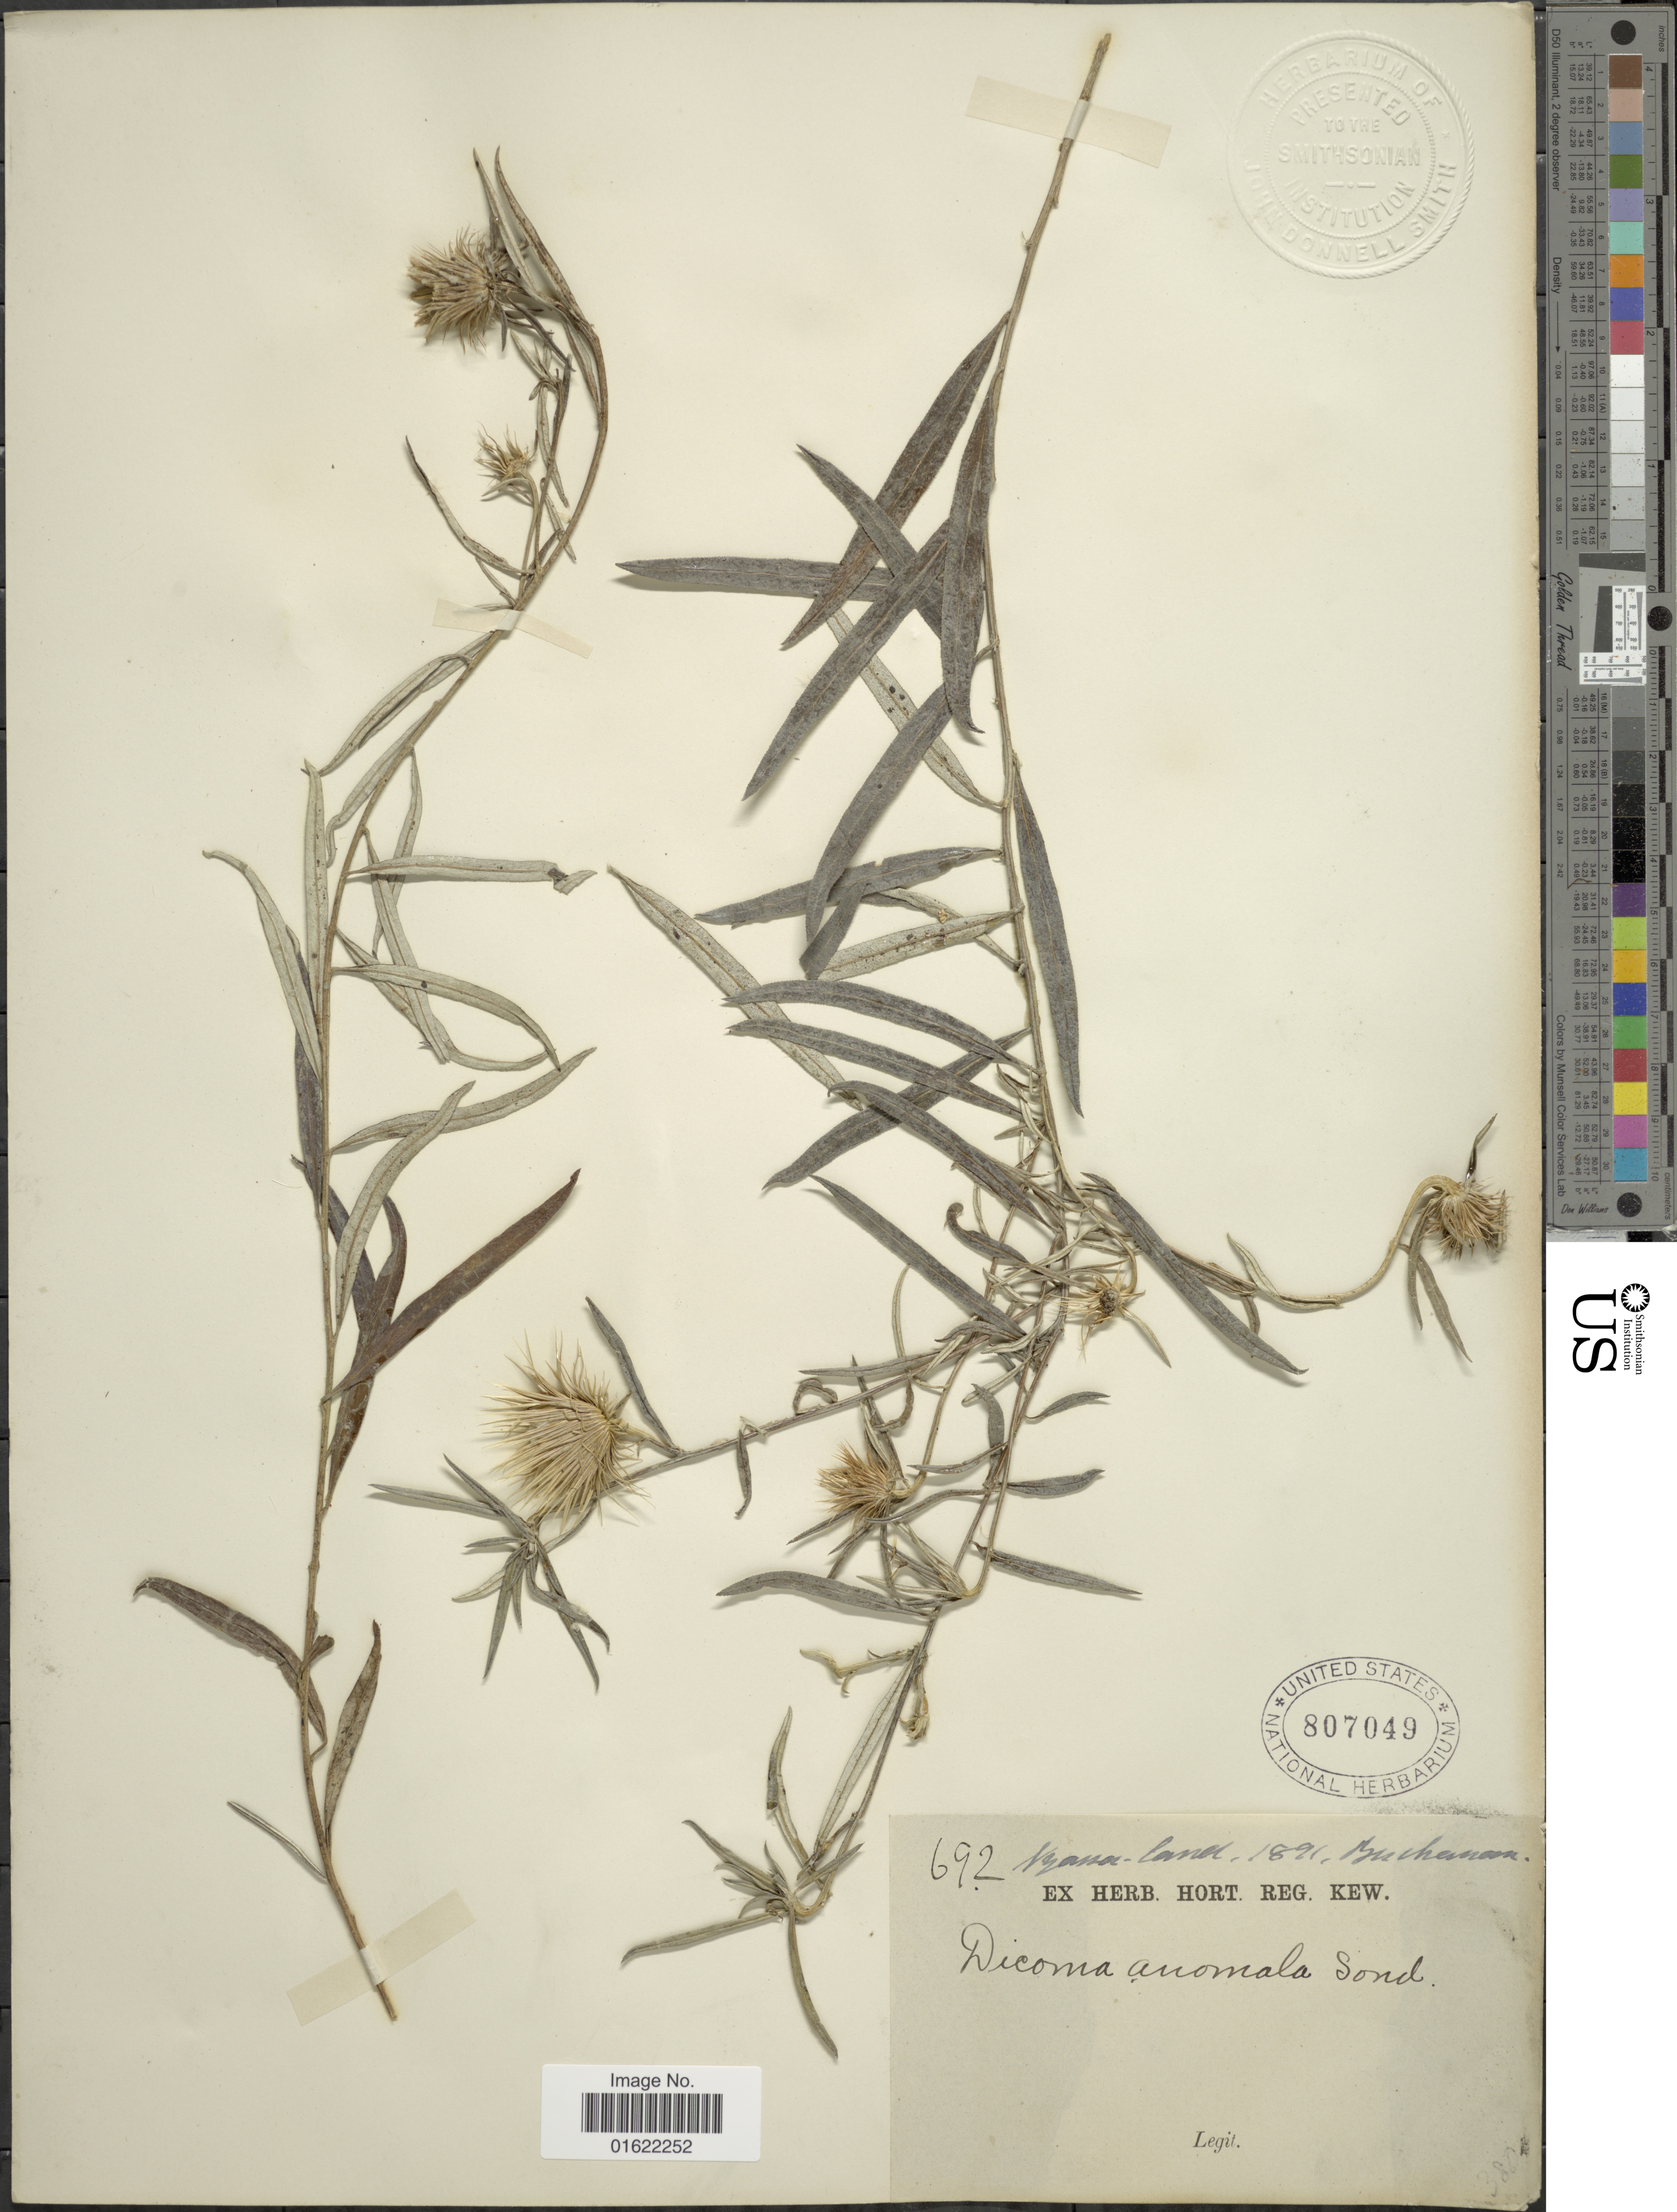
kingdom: Plantae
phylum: Tracheophyta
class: Magnoliopsida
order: Asterales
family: Asteraceae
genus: Dicoma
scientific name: Dicoma anomala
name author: Sond.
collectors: ex herb. Hort. Reg. Kew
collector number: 692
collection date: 1891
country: Malawi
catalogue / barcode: US 807049